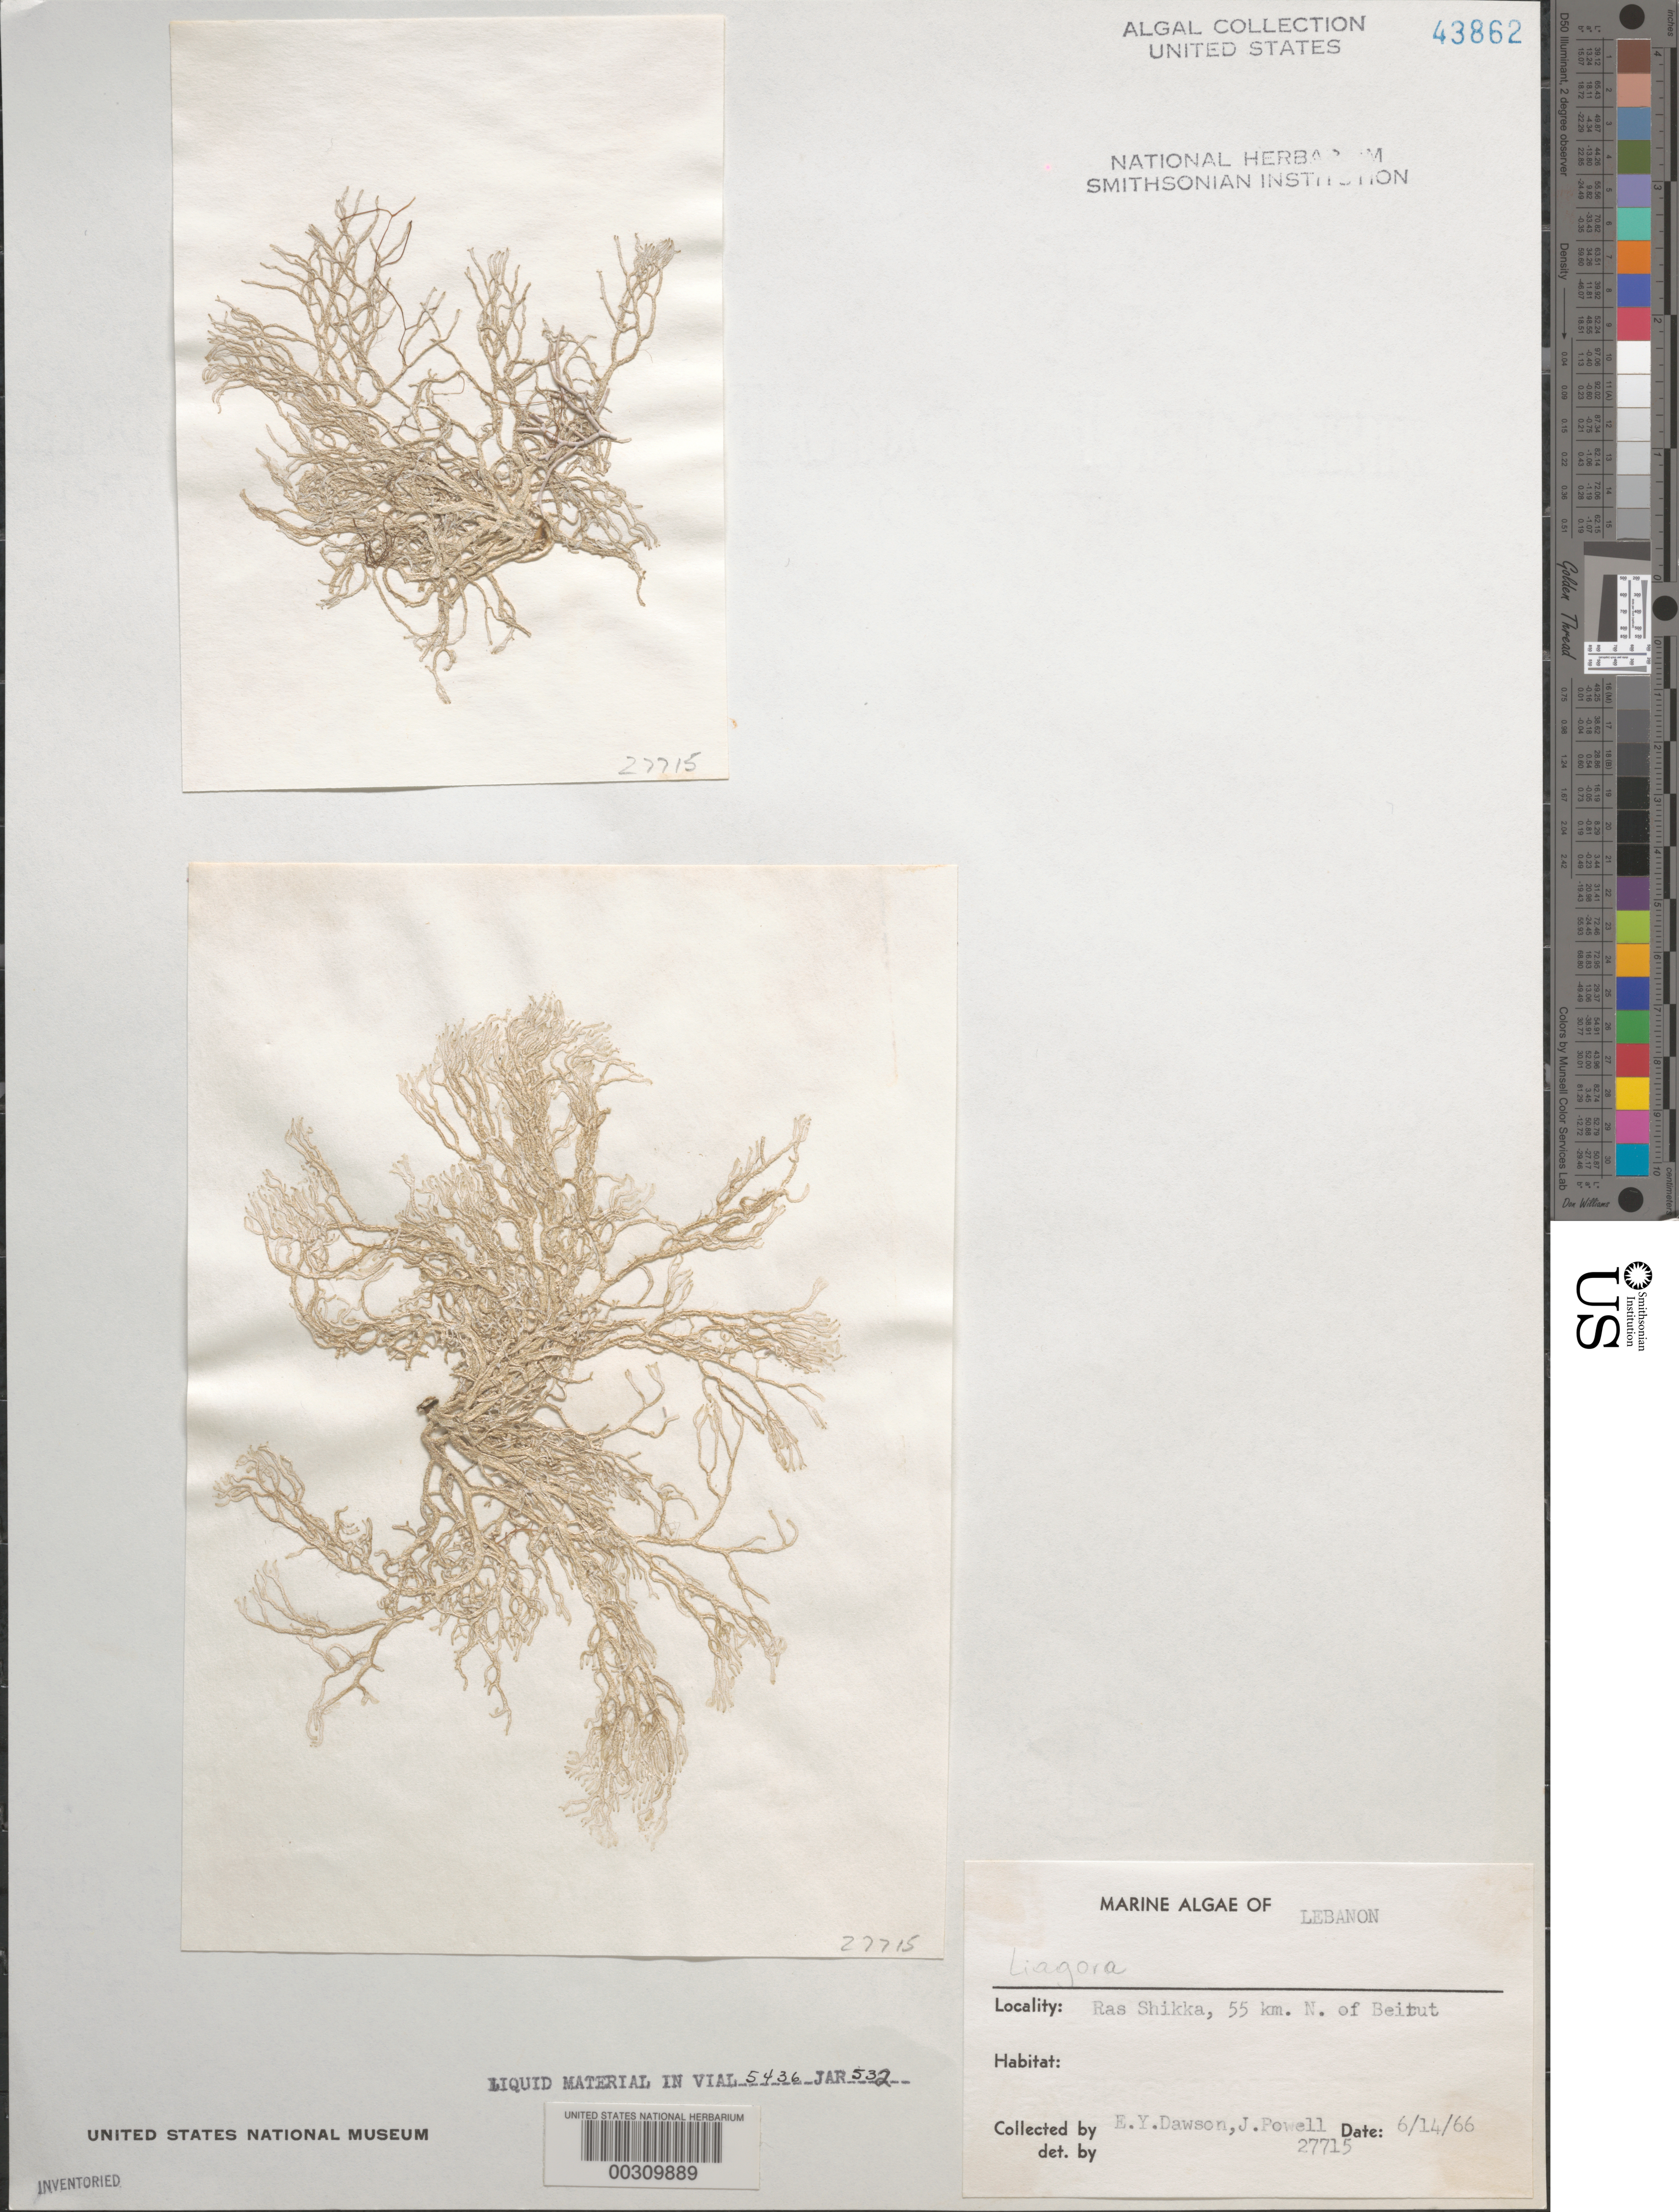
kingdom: Plantae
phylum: Rhodophyta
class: Florideophyceae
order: Nemaliales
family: Liagoraceae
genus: Liagora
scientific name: Liagora sp.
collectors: E. Y. Dawson & J. Powell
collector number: EYD 27715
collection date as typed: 14 Jun 1966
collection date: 1966-06-14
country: Lebanon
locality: Ras Shikka, 55 km north of Beirut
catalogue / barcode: US 43862